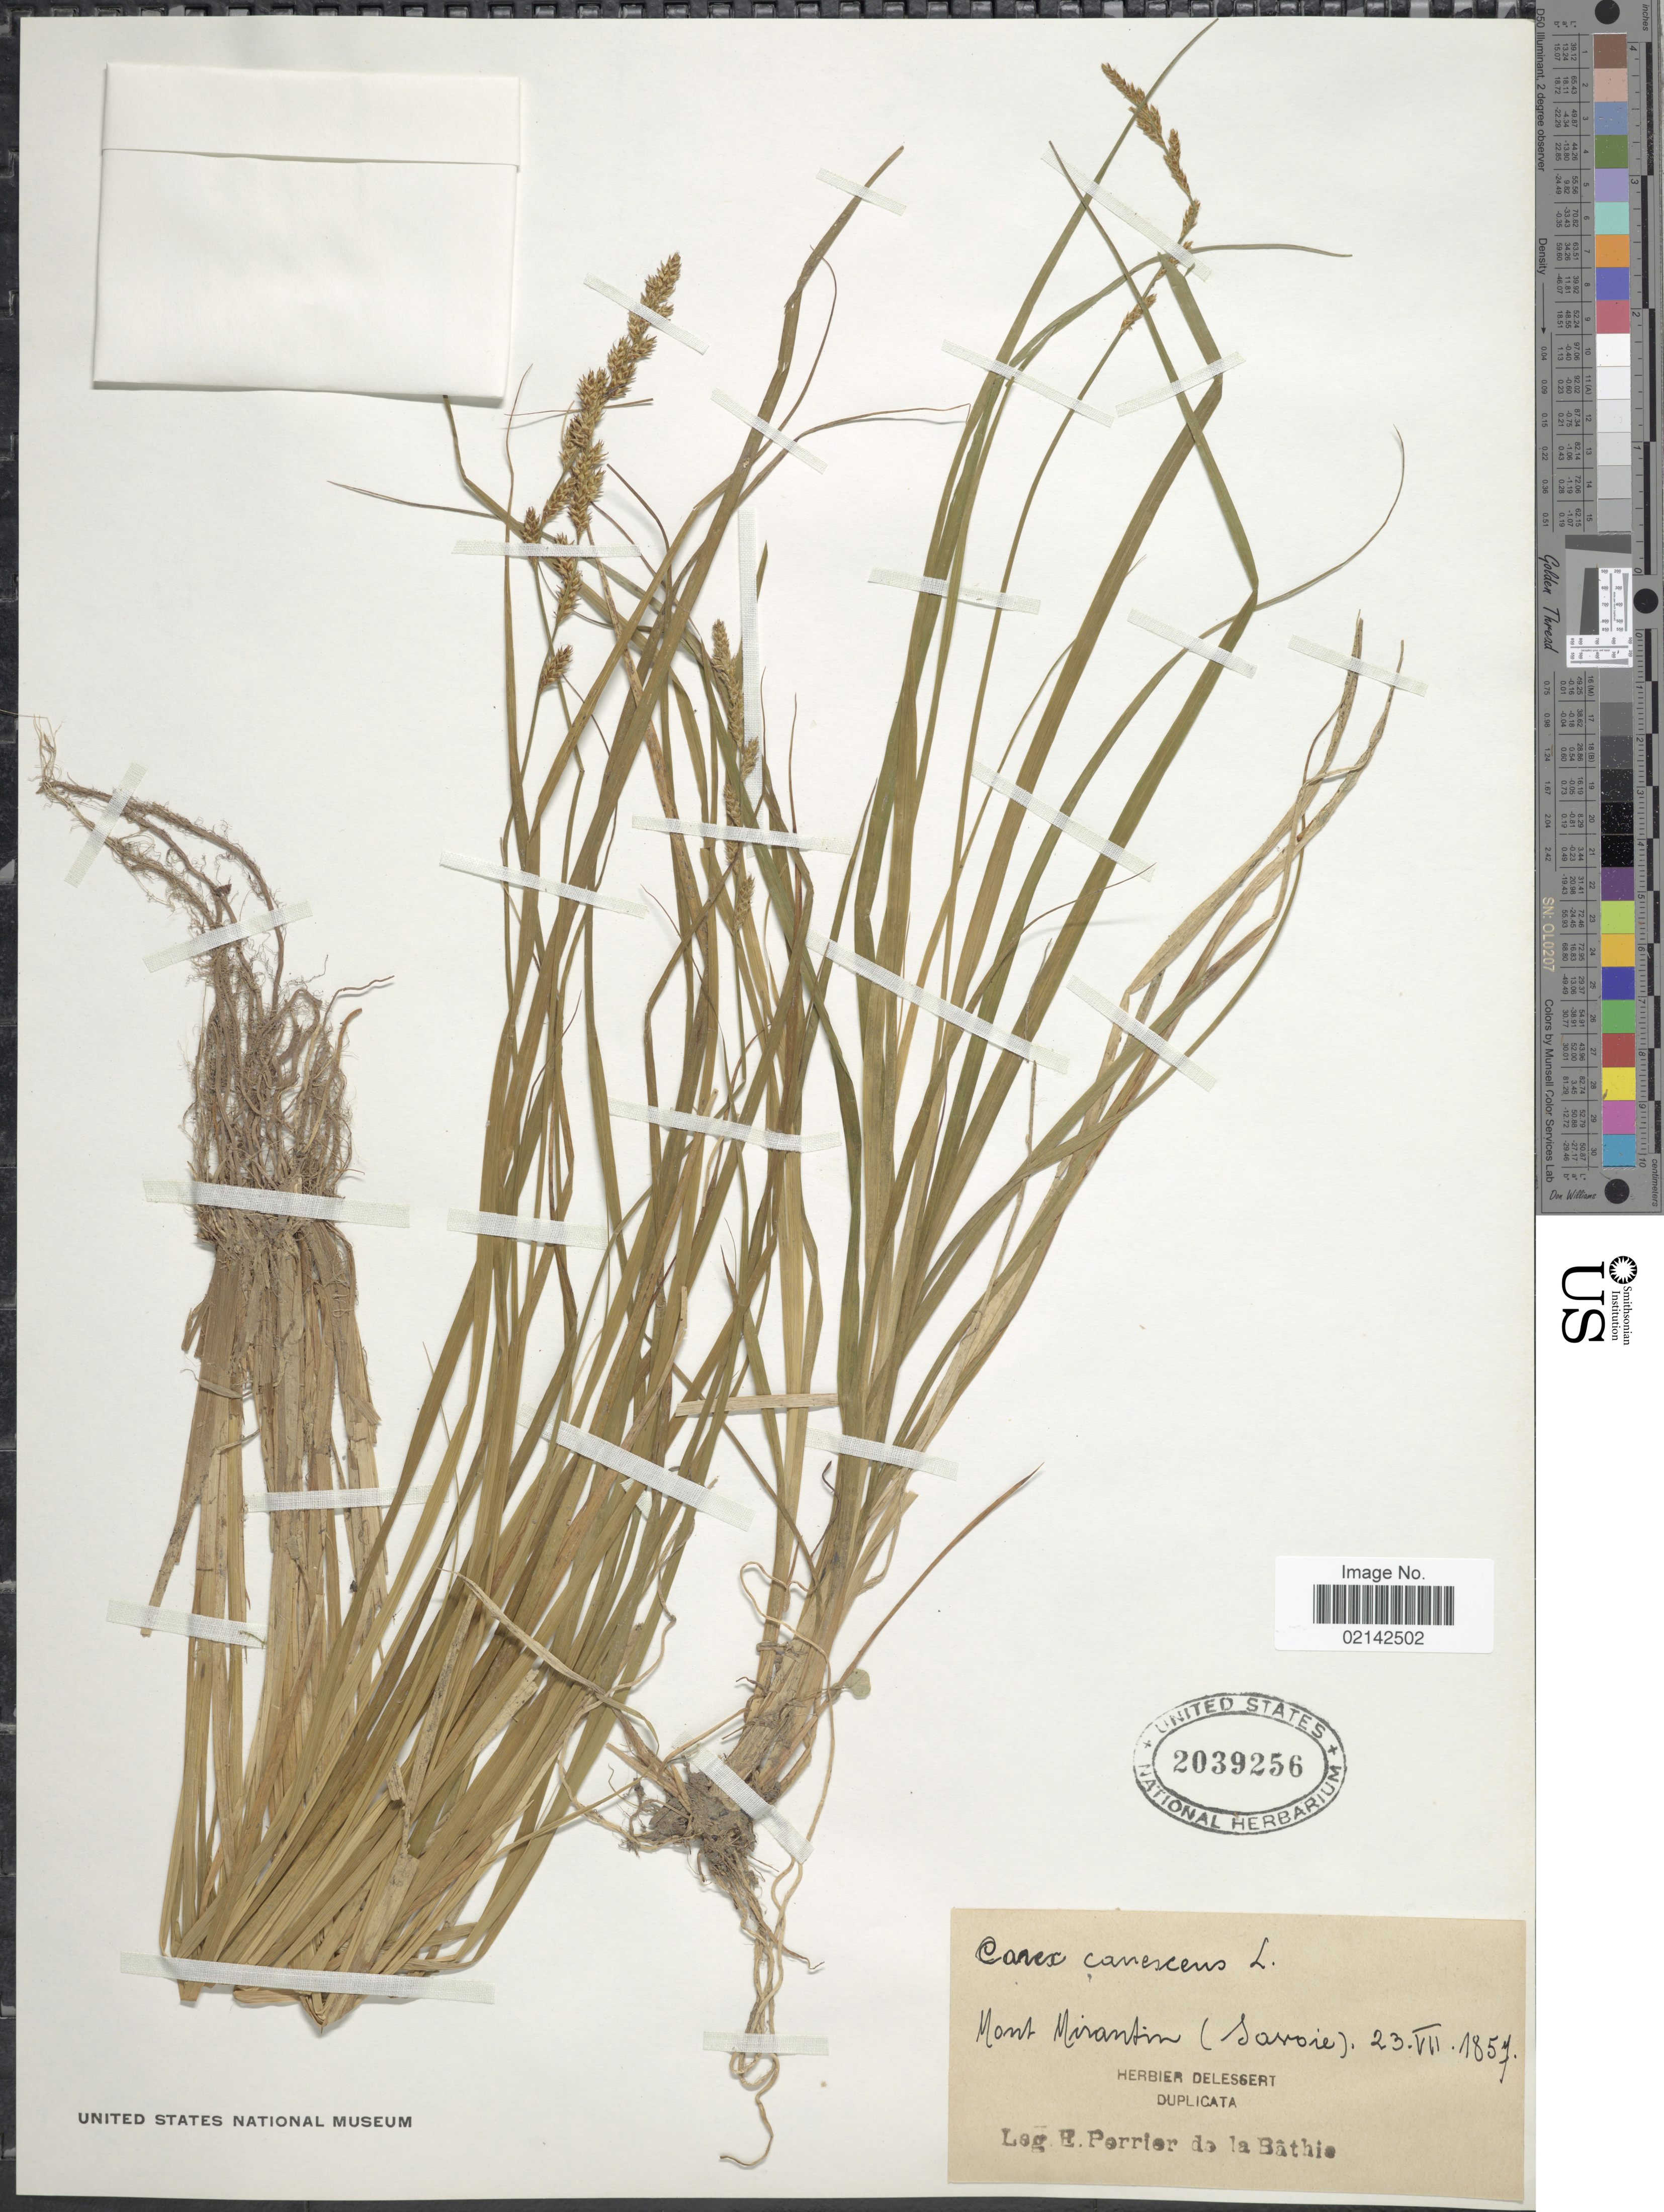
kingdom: Plantae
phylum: Tracheophyta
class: Liliopsida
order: Poales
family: Cyperaceae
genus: Carex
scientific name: Carex sp.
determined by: Strong, Mark T., (BOT), Smithsonian Institution - National Museum of Natural History (UNITED STATES)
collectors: E. Perrier de la Bâthie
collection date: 1857-07-23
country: France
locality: Mont Mirantin (Savoie)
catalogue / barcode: US 2039256